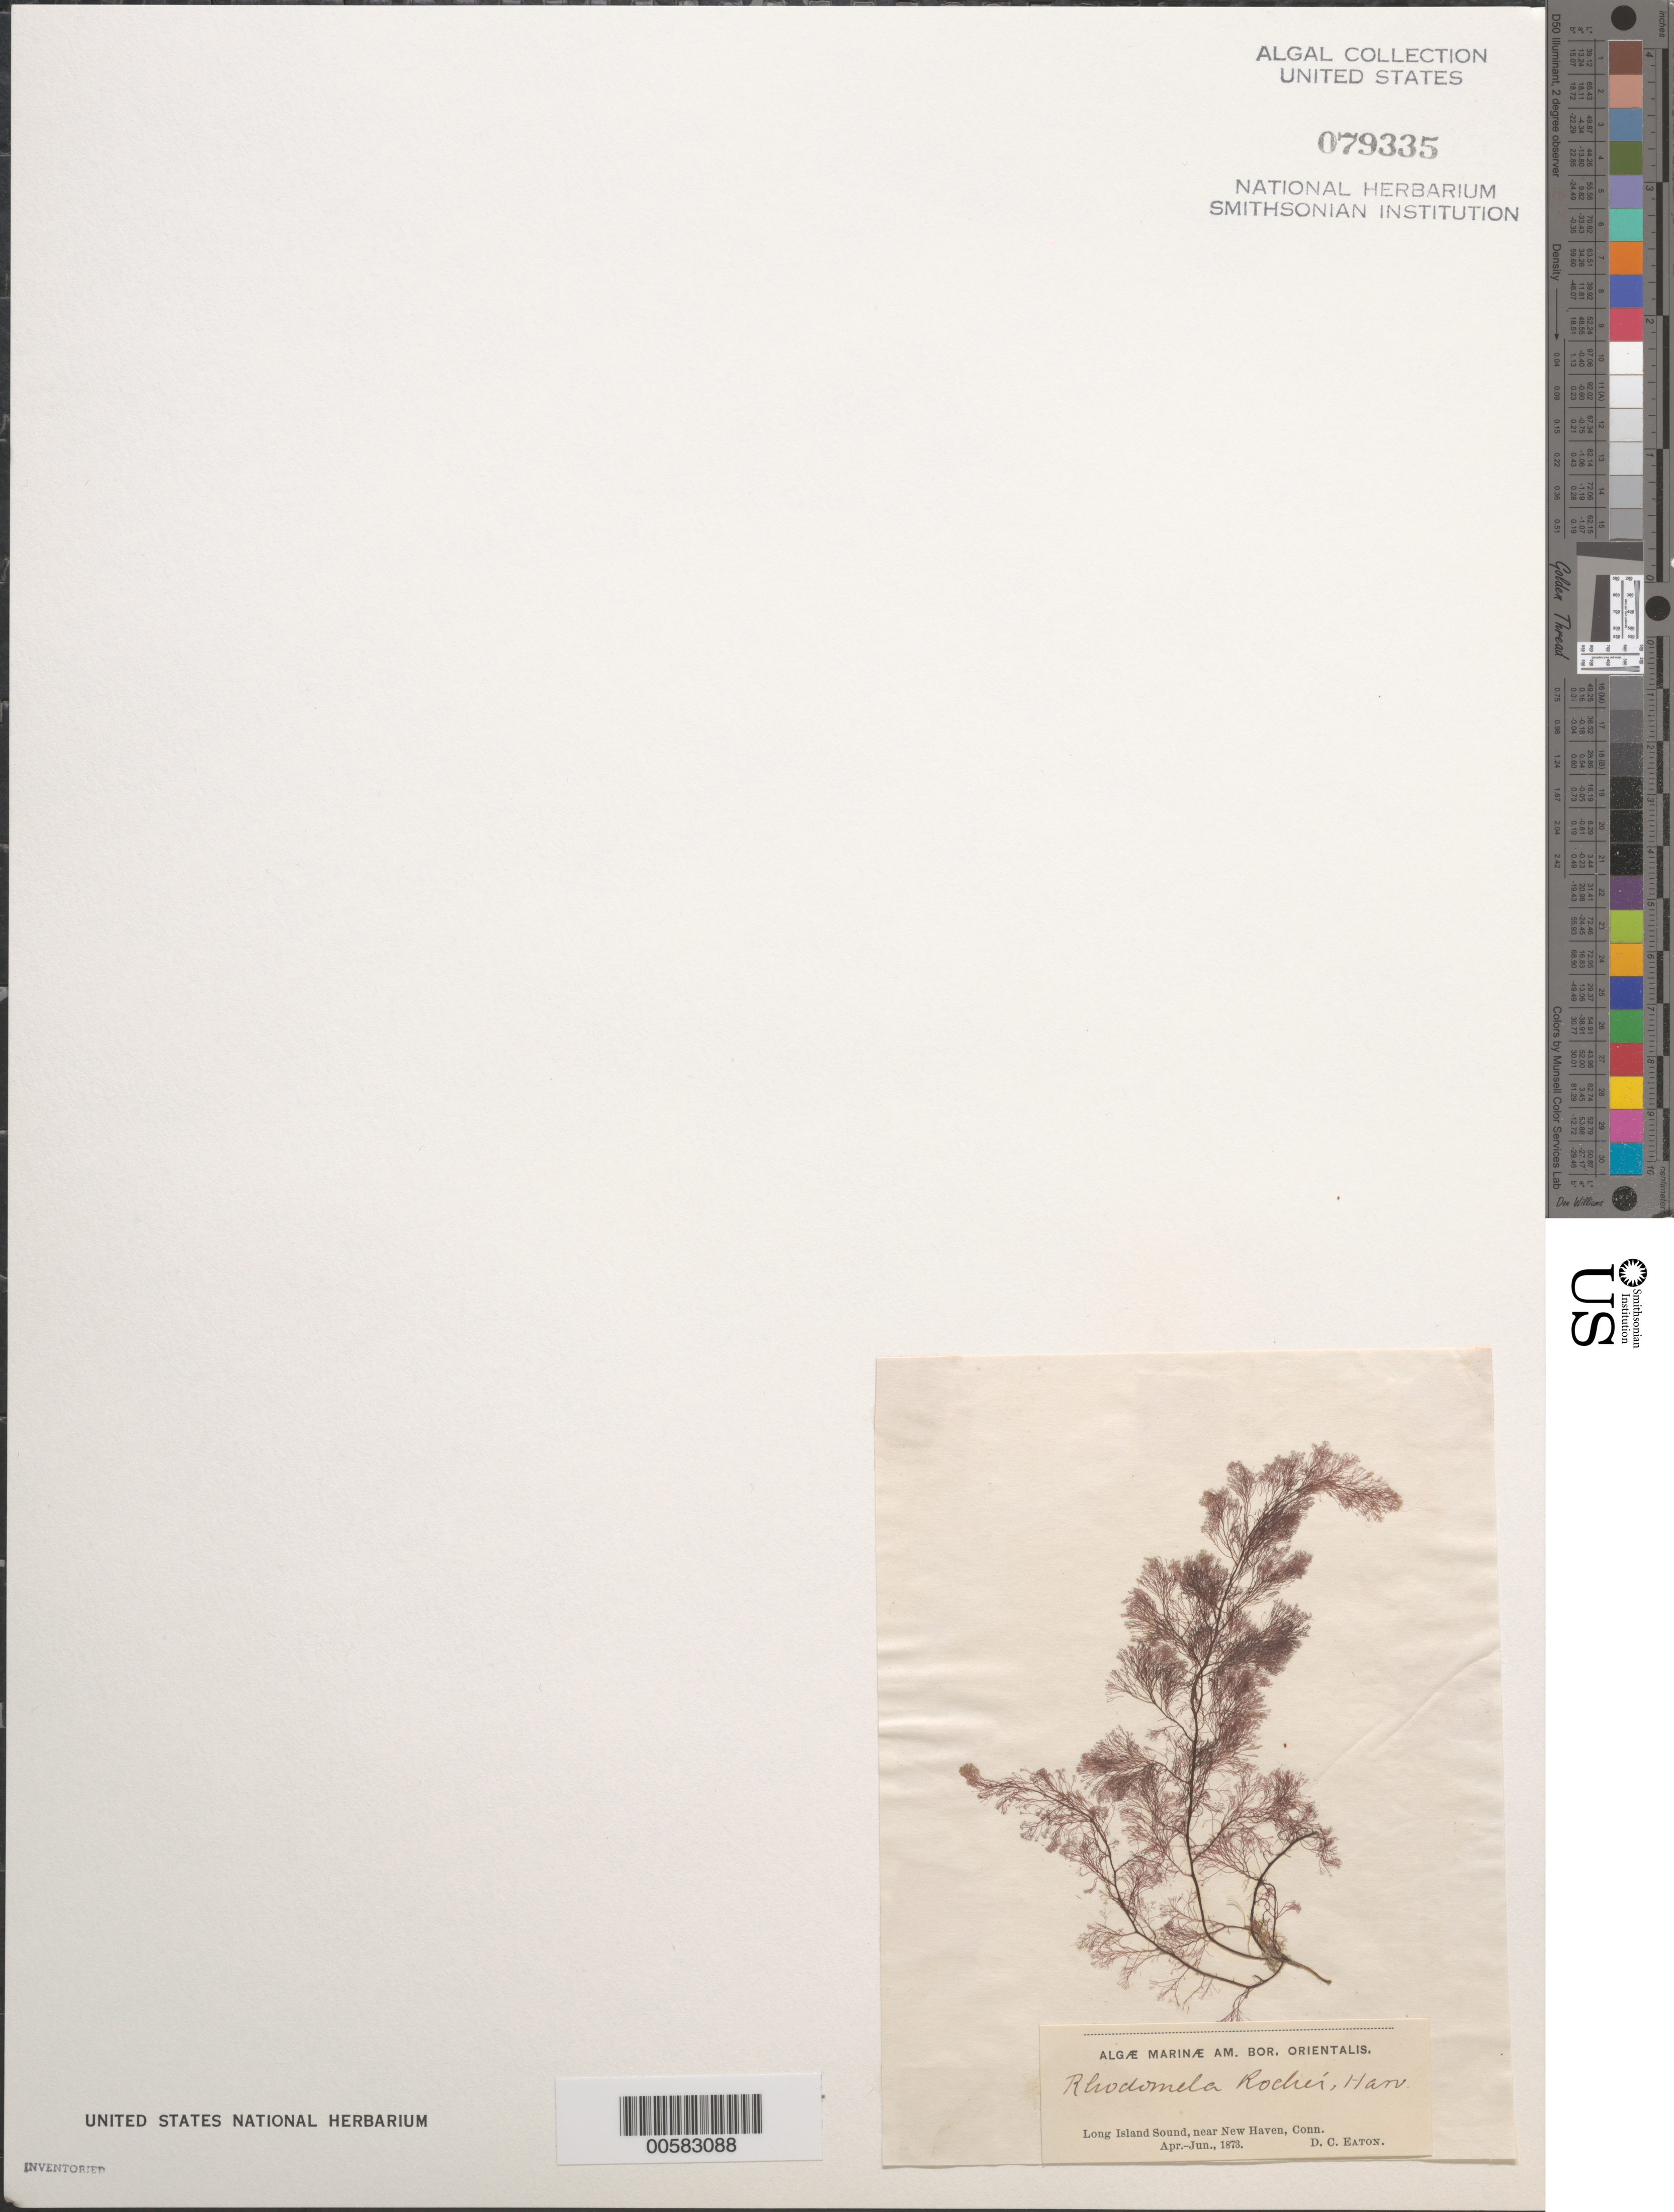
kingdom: Plantae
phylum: Rhodophyta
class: Florideophyceae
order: Ceramiales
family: Rhodomelaceae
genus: Rhodomela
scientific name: Rhodomela confervoides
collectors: D. C. Eaton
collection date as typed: Apr 1873 to -- Jun 1873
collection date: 1873-04/1873-06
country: United States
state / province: Connecticut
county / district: New Haven County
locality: Long Island Sound, near New Haven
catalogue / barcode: US 79335